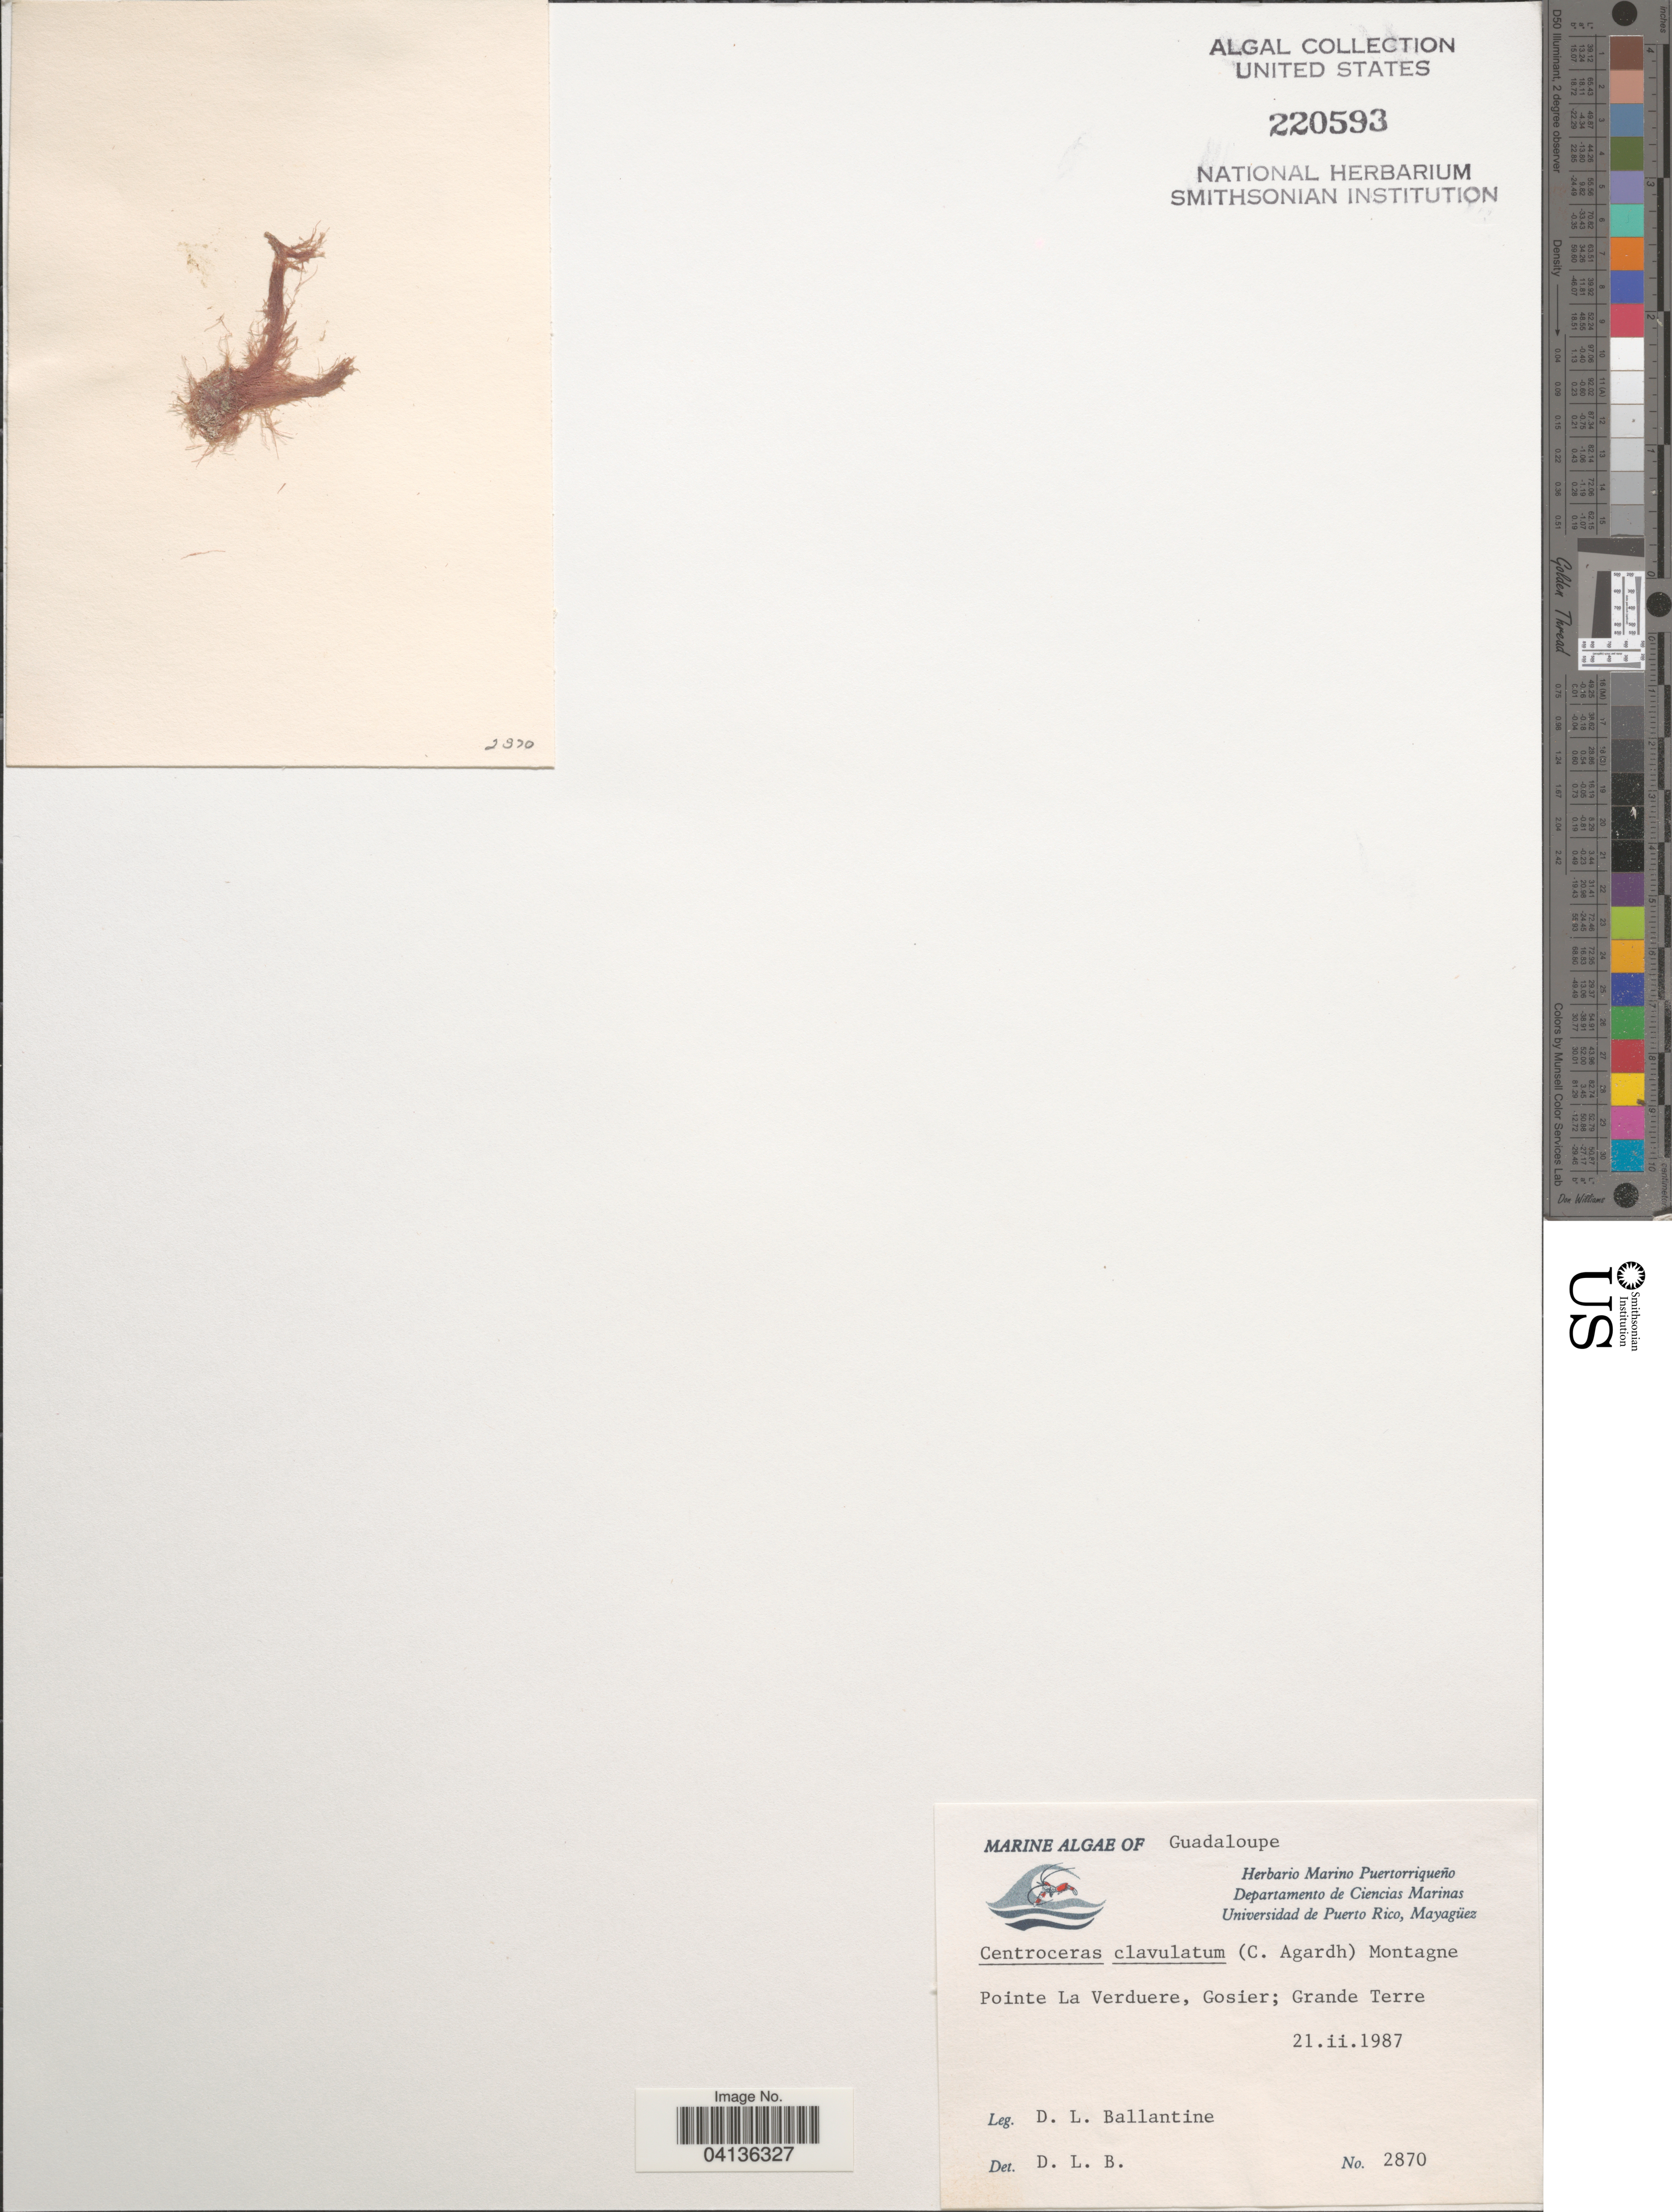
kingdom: Plantae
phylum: Rhodophyta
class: Florideophyceae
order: Ceramiales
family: Ceramiaceae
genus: Centroceras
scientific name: Centroceras clavulatum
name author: (C. Agardh) Mont.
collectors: D.L. Ballantine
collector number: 2870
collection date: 1987-02-21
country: Guadeloupe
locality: Guadaloupe. Pointe La Verduere, Gosier; Grande Terre.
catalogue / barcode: US 220593